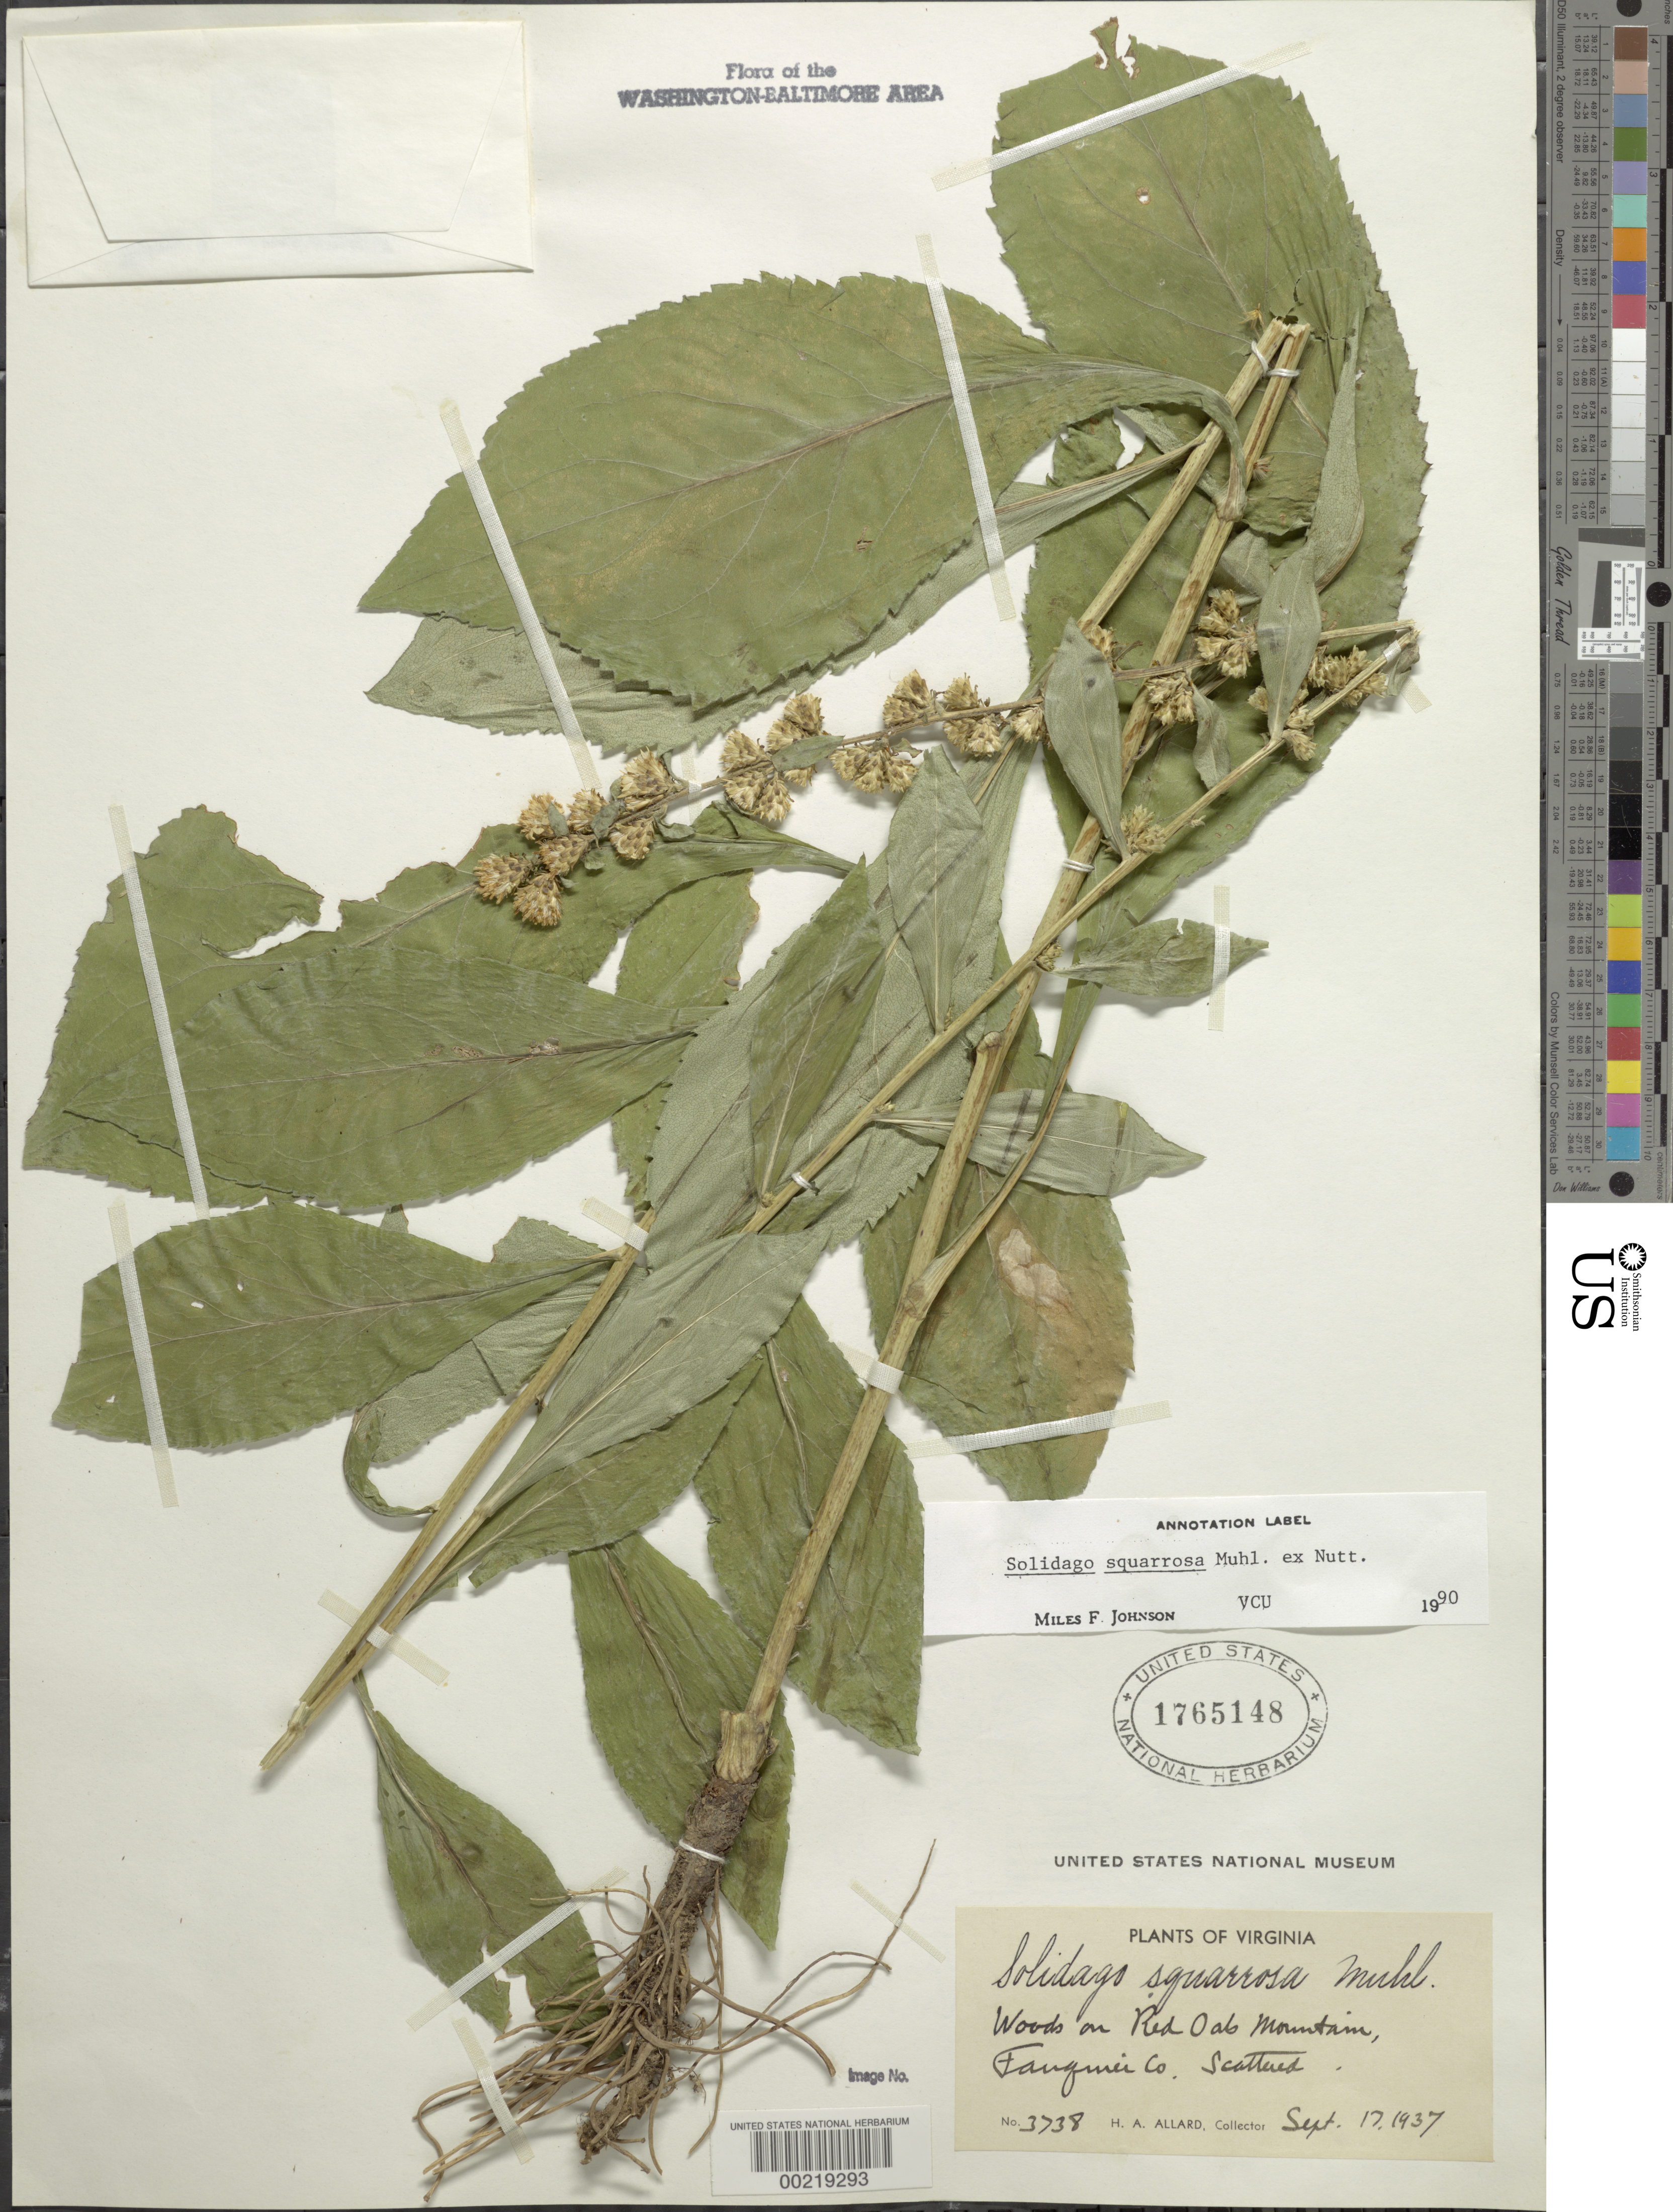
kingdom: Plantae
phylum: Tracheophyta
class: Magnoliopsida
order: Asterales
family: Asteraceae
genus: Solidago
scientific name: Solidago squarrosa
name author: Muhl.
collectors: H. A. Allard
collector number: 3738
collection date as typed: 17 Sep 1937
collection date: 1937-09-17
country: United States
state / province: Virginia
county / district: Fauquier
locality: Red Oak Mountain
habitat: Woods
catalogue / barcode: US 1765148